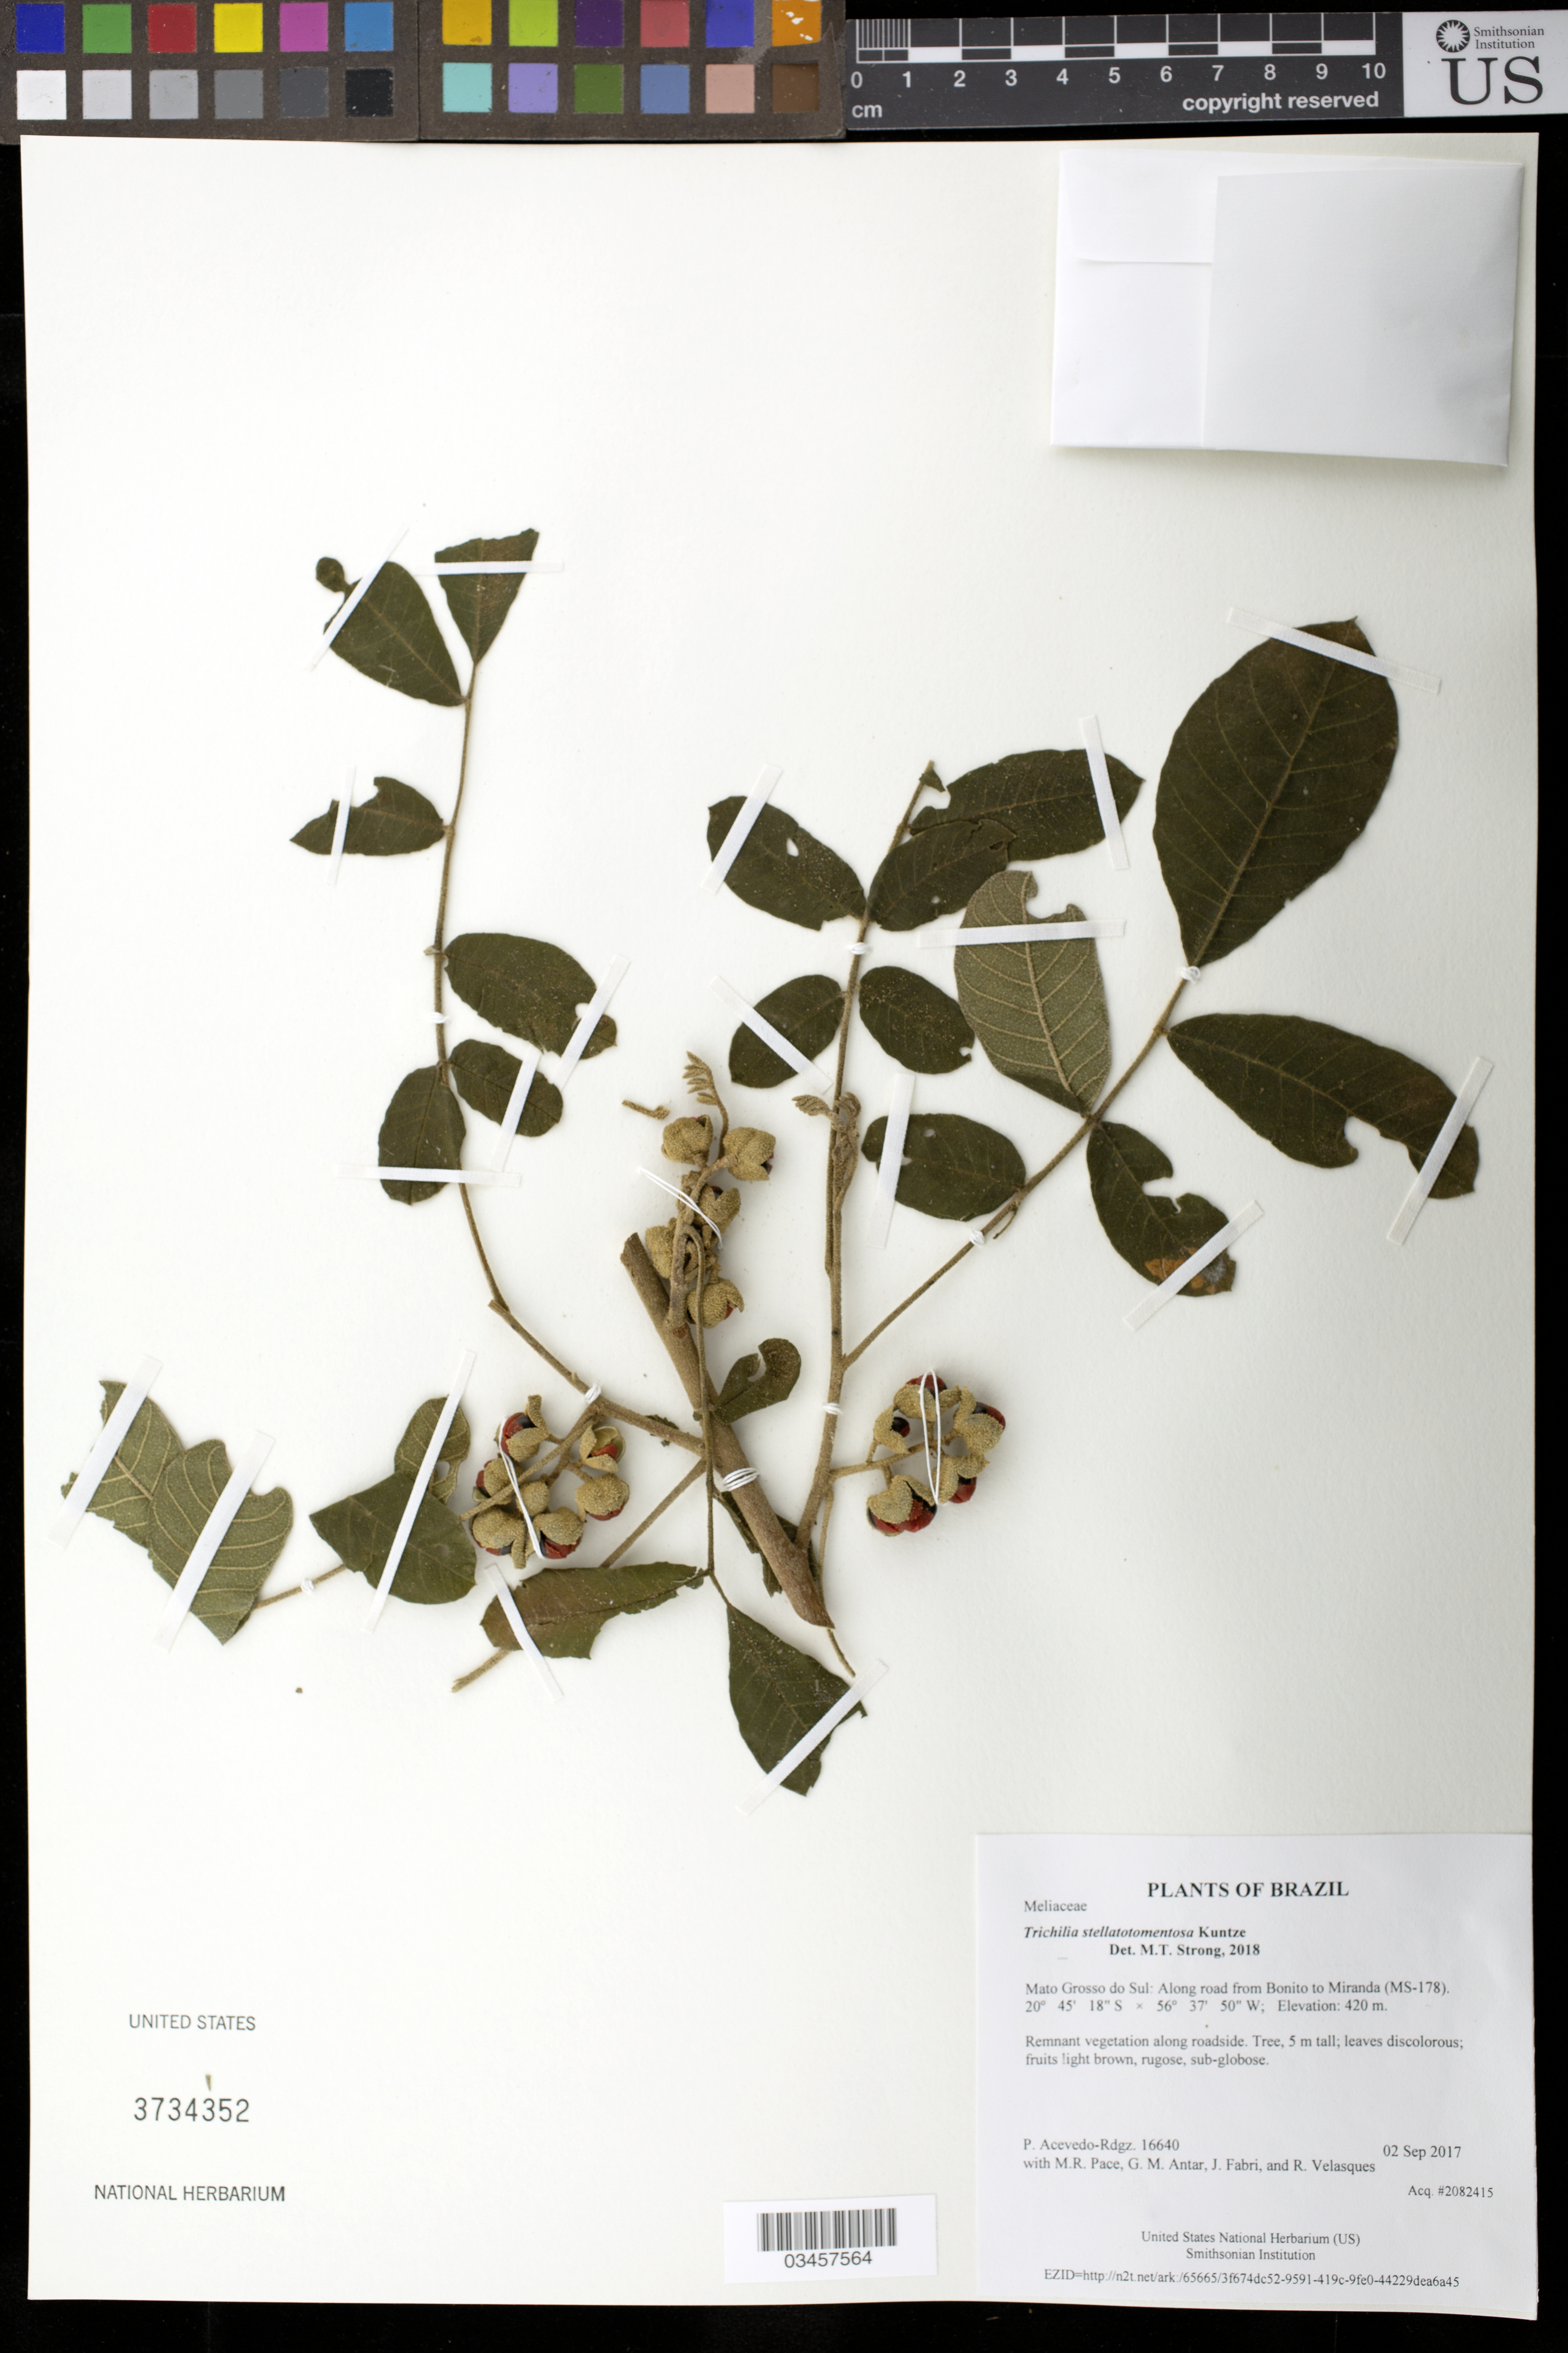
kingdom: Plantae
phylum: Tracheophyta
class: Magnoliopsida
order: Sapindales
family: Meliaceae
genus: Trichilia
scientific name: Trichilia stellatotomentosa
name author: Kuntze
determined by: Strong, Mark T., (BOT), Smithsonian Institution - National Museum of Natural History (UNITED STATES)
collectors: P. Acevedo-Rodr., M. R. Pace, G. M. Antar, J. Fabri & R. Velasques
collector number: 16640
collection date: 2017-09-02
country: Brazil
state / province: Mato Grosso do Sul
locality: Along road from Bonito to Miranda (MS-178)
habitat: Remnant vegetation along roadside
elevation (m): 420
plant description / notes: US, NY, MO, K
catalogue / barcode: US 3734352